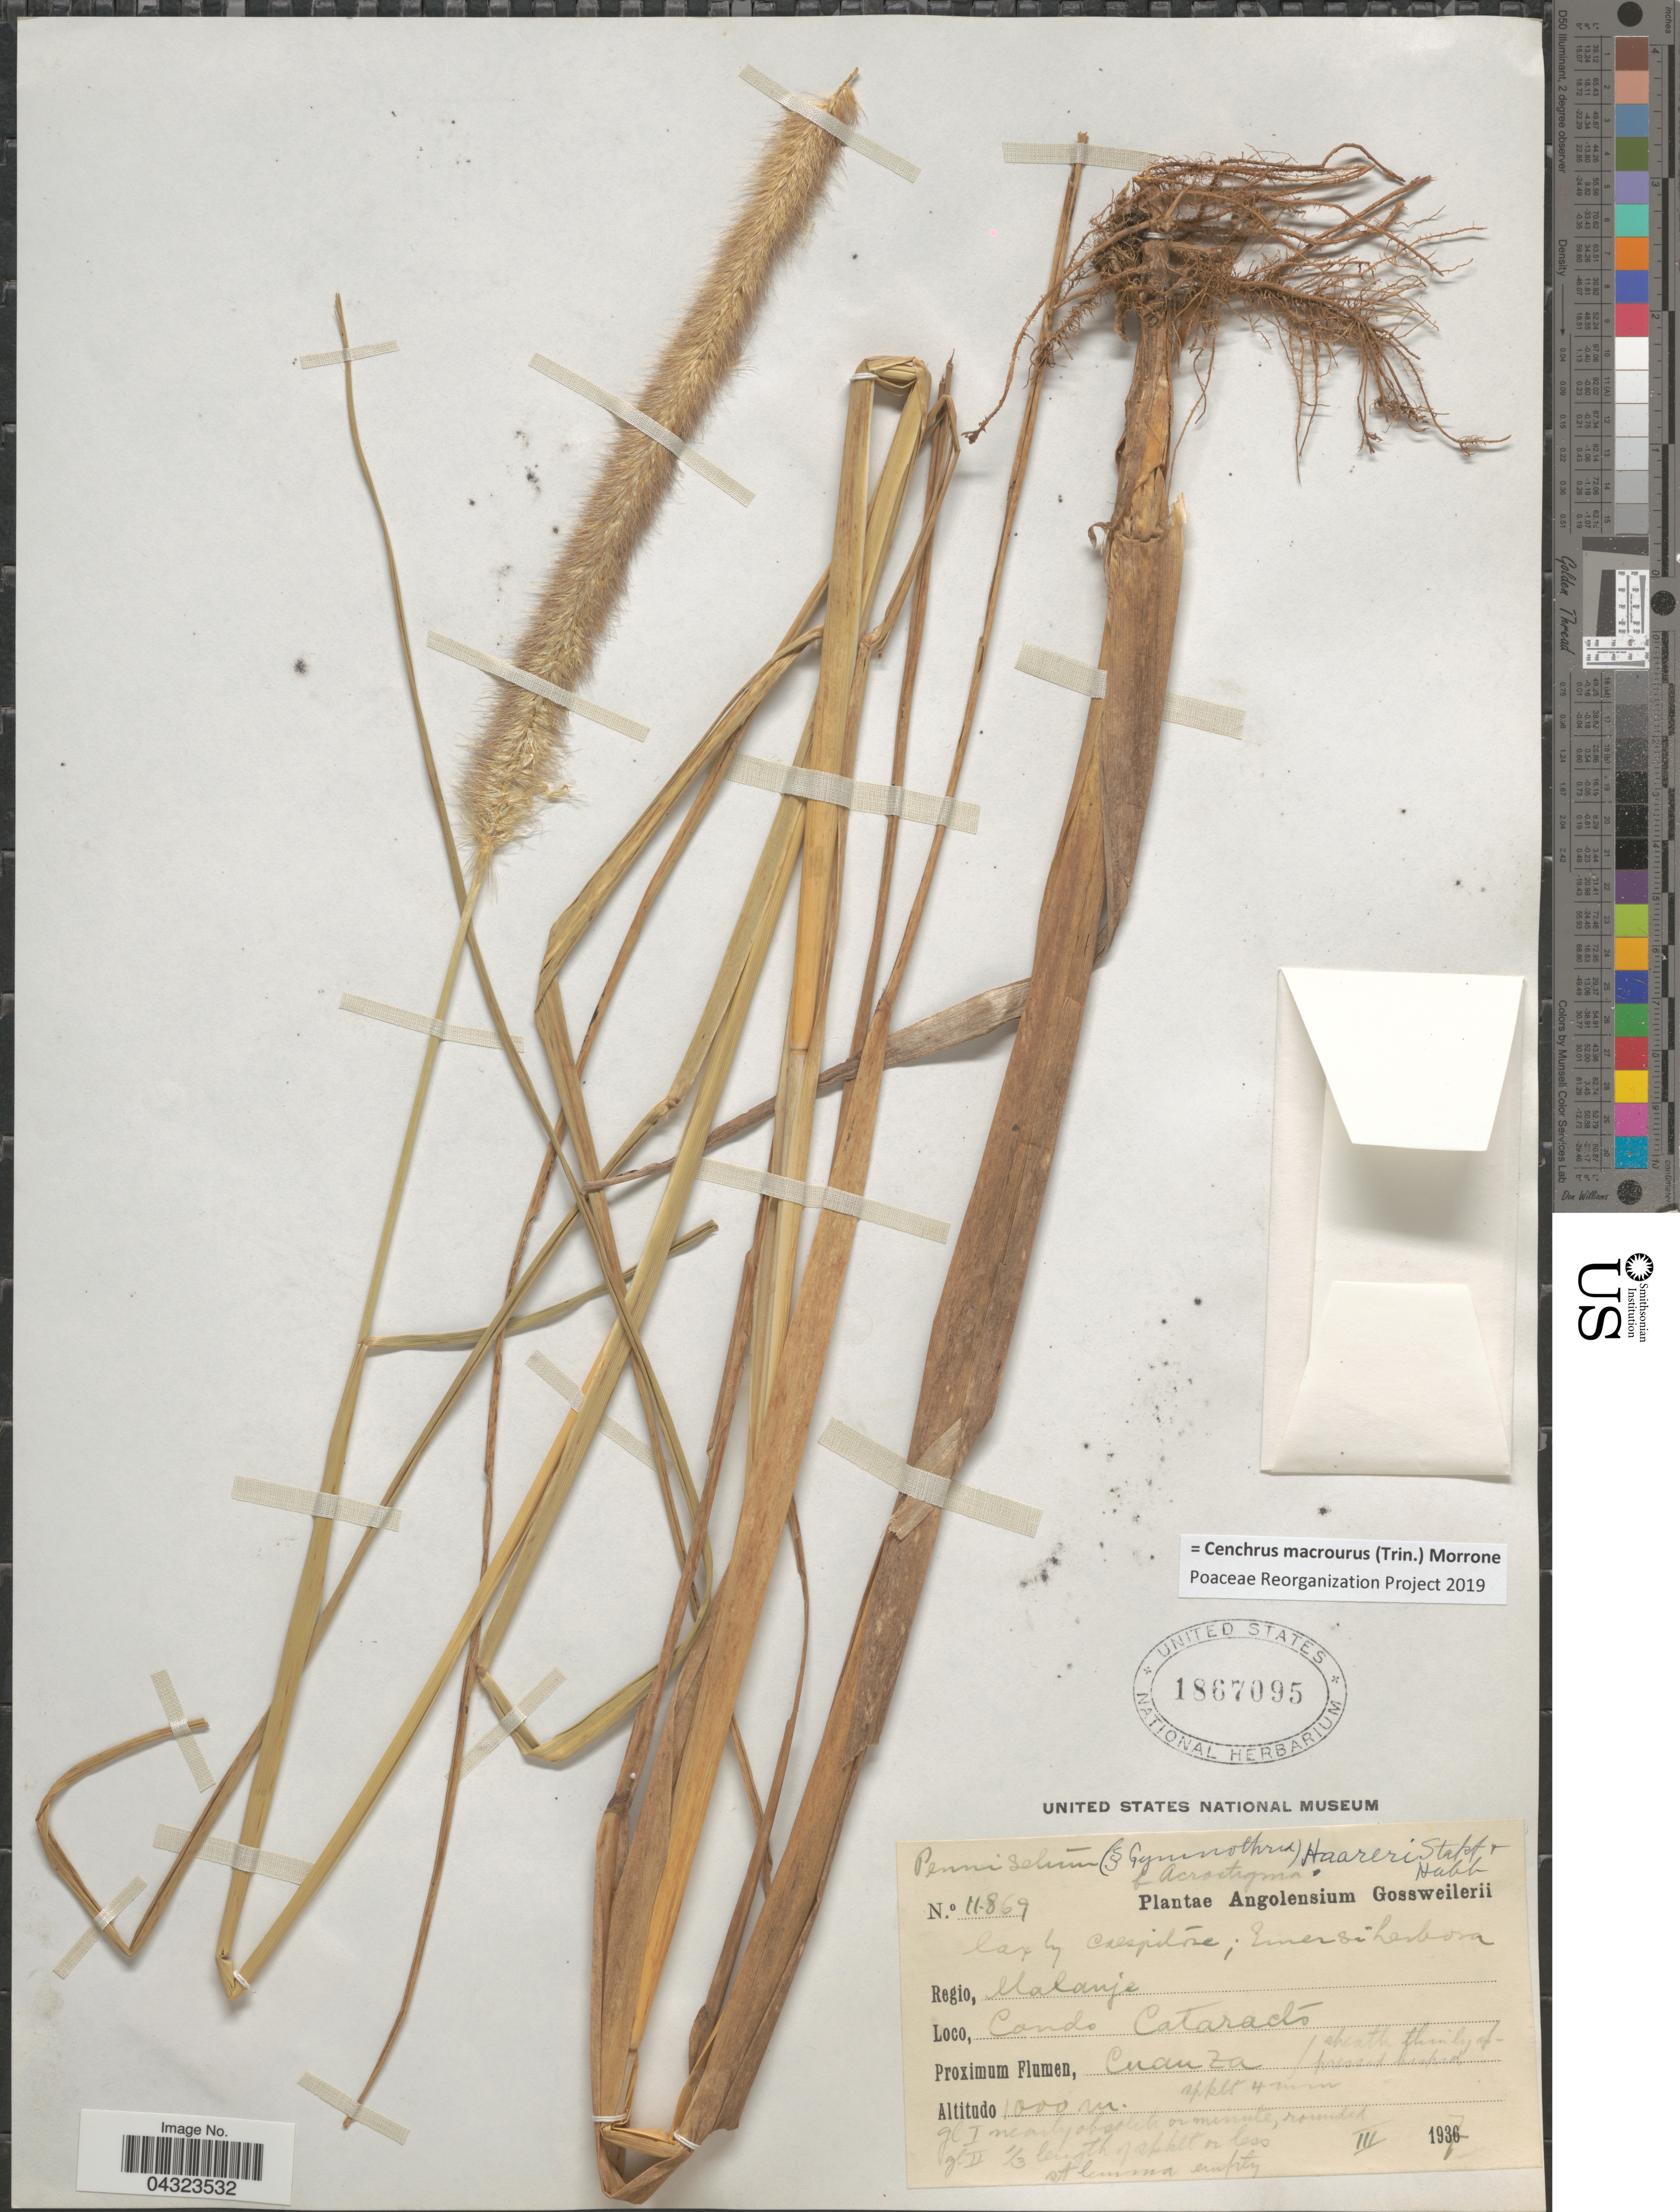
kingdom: Plantae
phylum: Tracheophyta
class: Liliopsida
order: Poales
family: Poaceae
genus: Cenchrus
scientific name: Cenchrus macrourus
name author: (Trin.) Morrone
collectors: -. Gossweiler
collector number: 11869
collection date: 1937-03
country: Angola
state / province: Malange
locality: Regio, Malanje. Cando Cataracts. Proximum Flumen, Cuanza.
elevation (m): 1000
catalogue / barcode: US 1867095